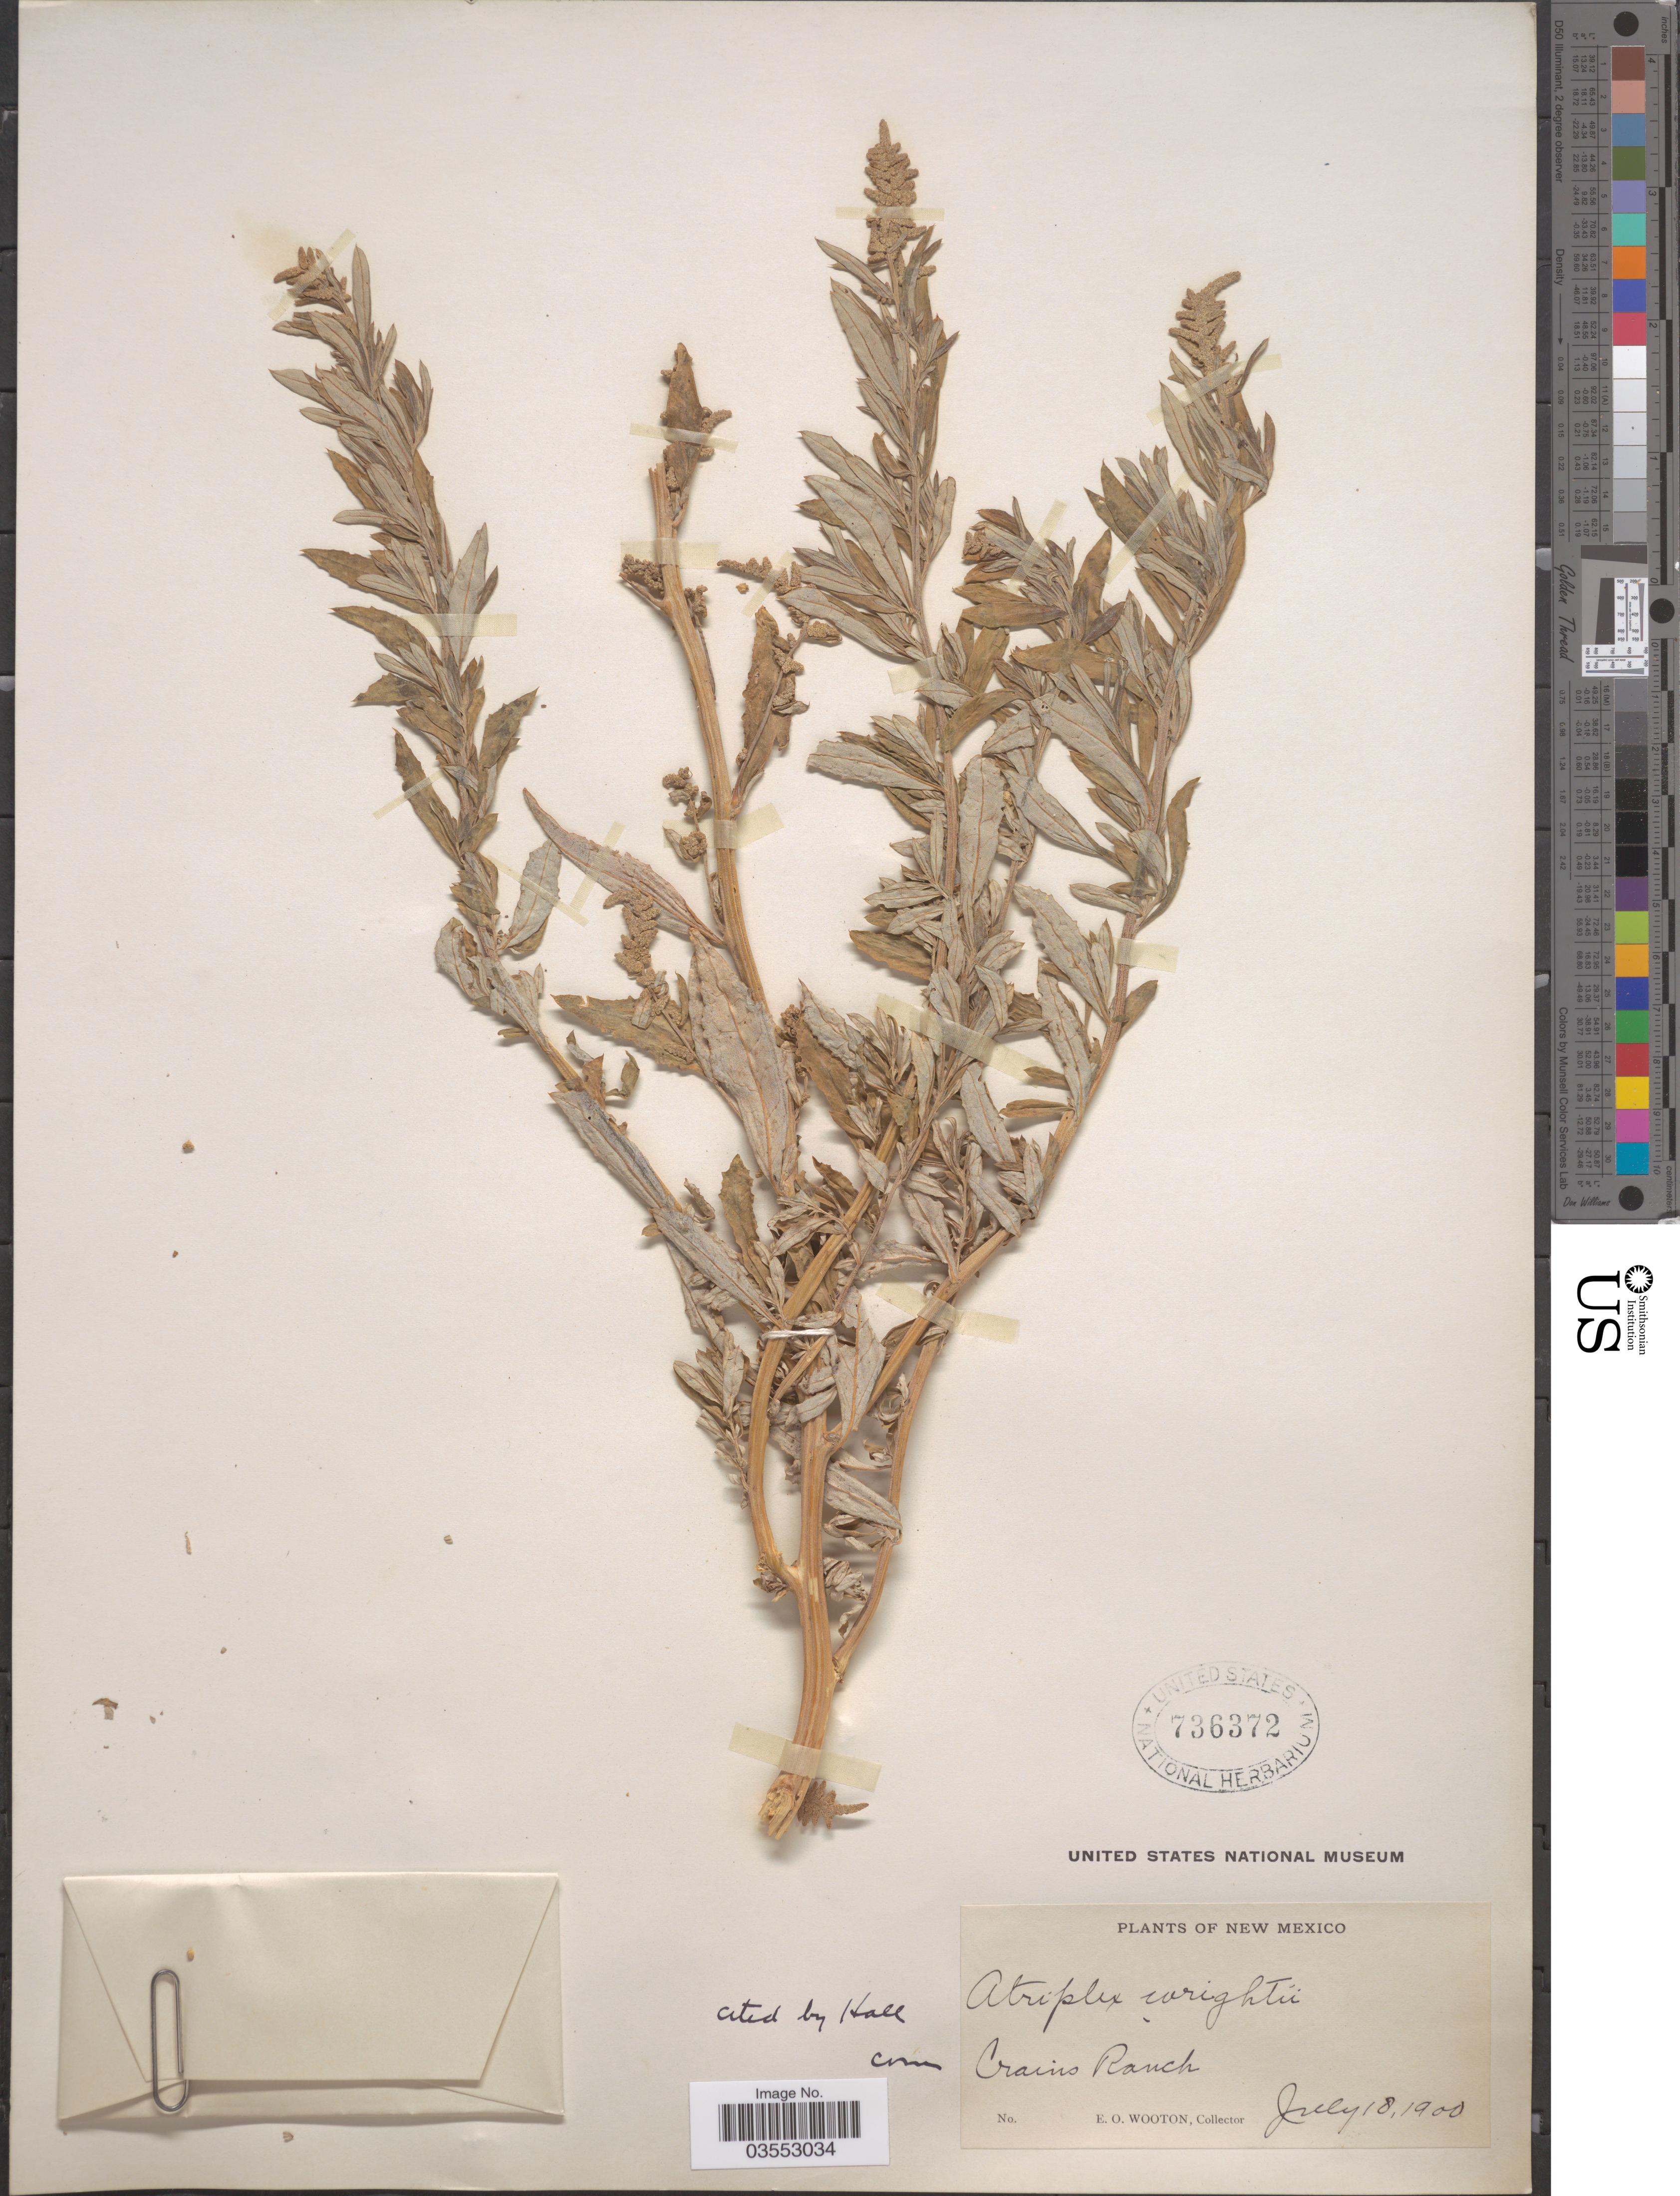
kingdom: Plantae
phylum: Tracheophyta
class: Magnoliopsida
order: Caryophyllales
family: Amaranthaceae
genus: Atriplex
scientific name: Atriplex wrightii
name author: S. Watson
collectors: E. O. Wooton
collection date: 1900-07-18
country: United States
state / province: New Mexico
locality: Crains Ranch.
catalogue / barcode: US 736372